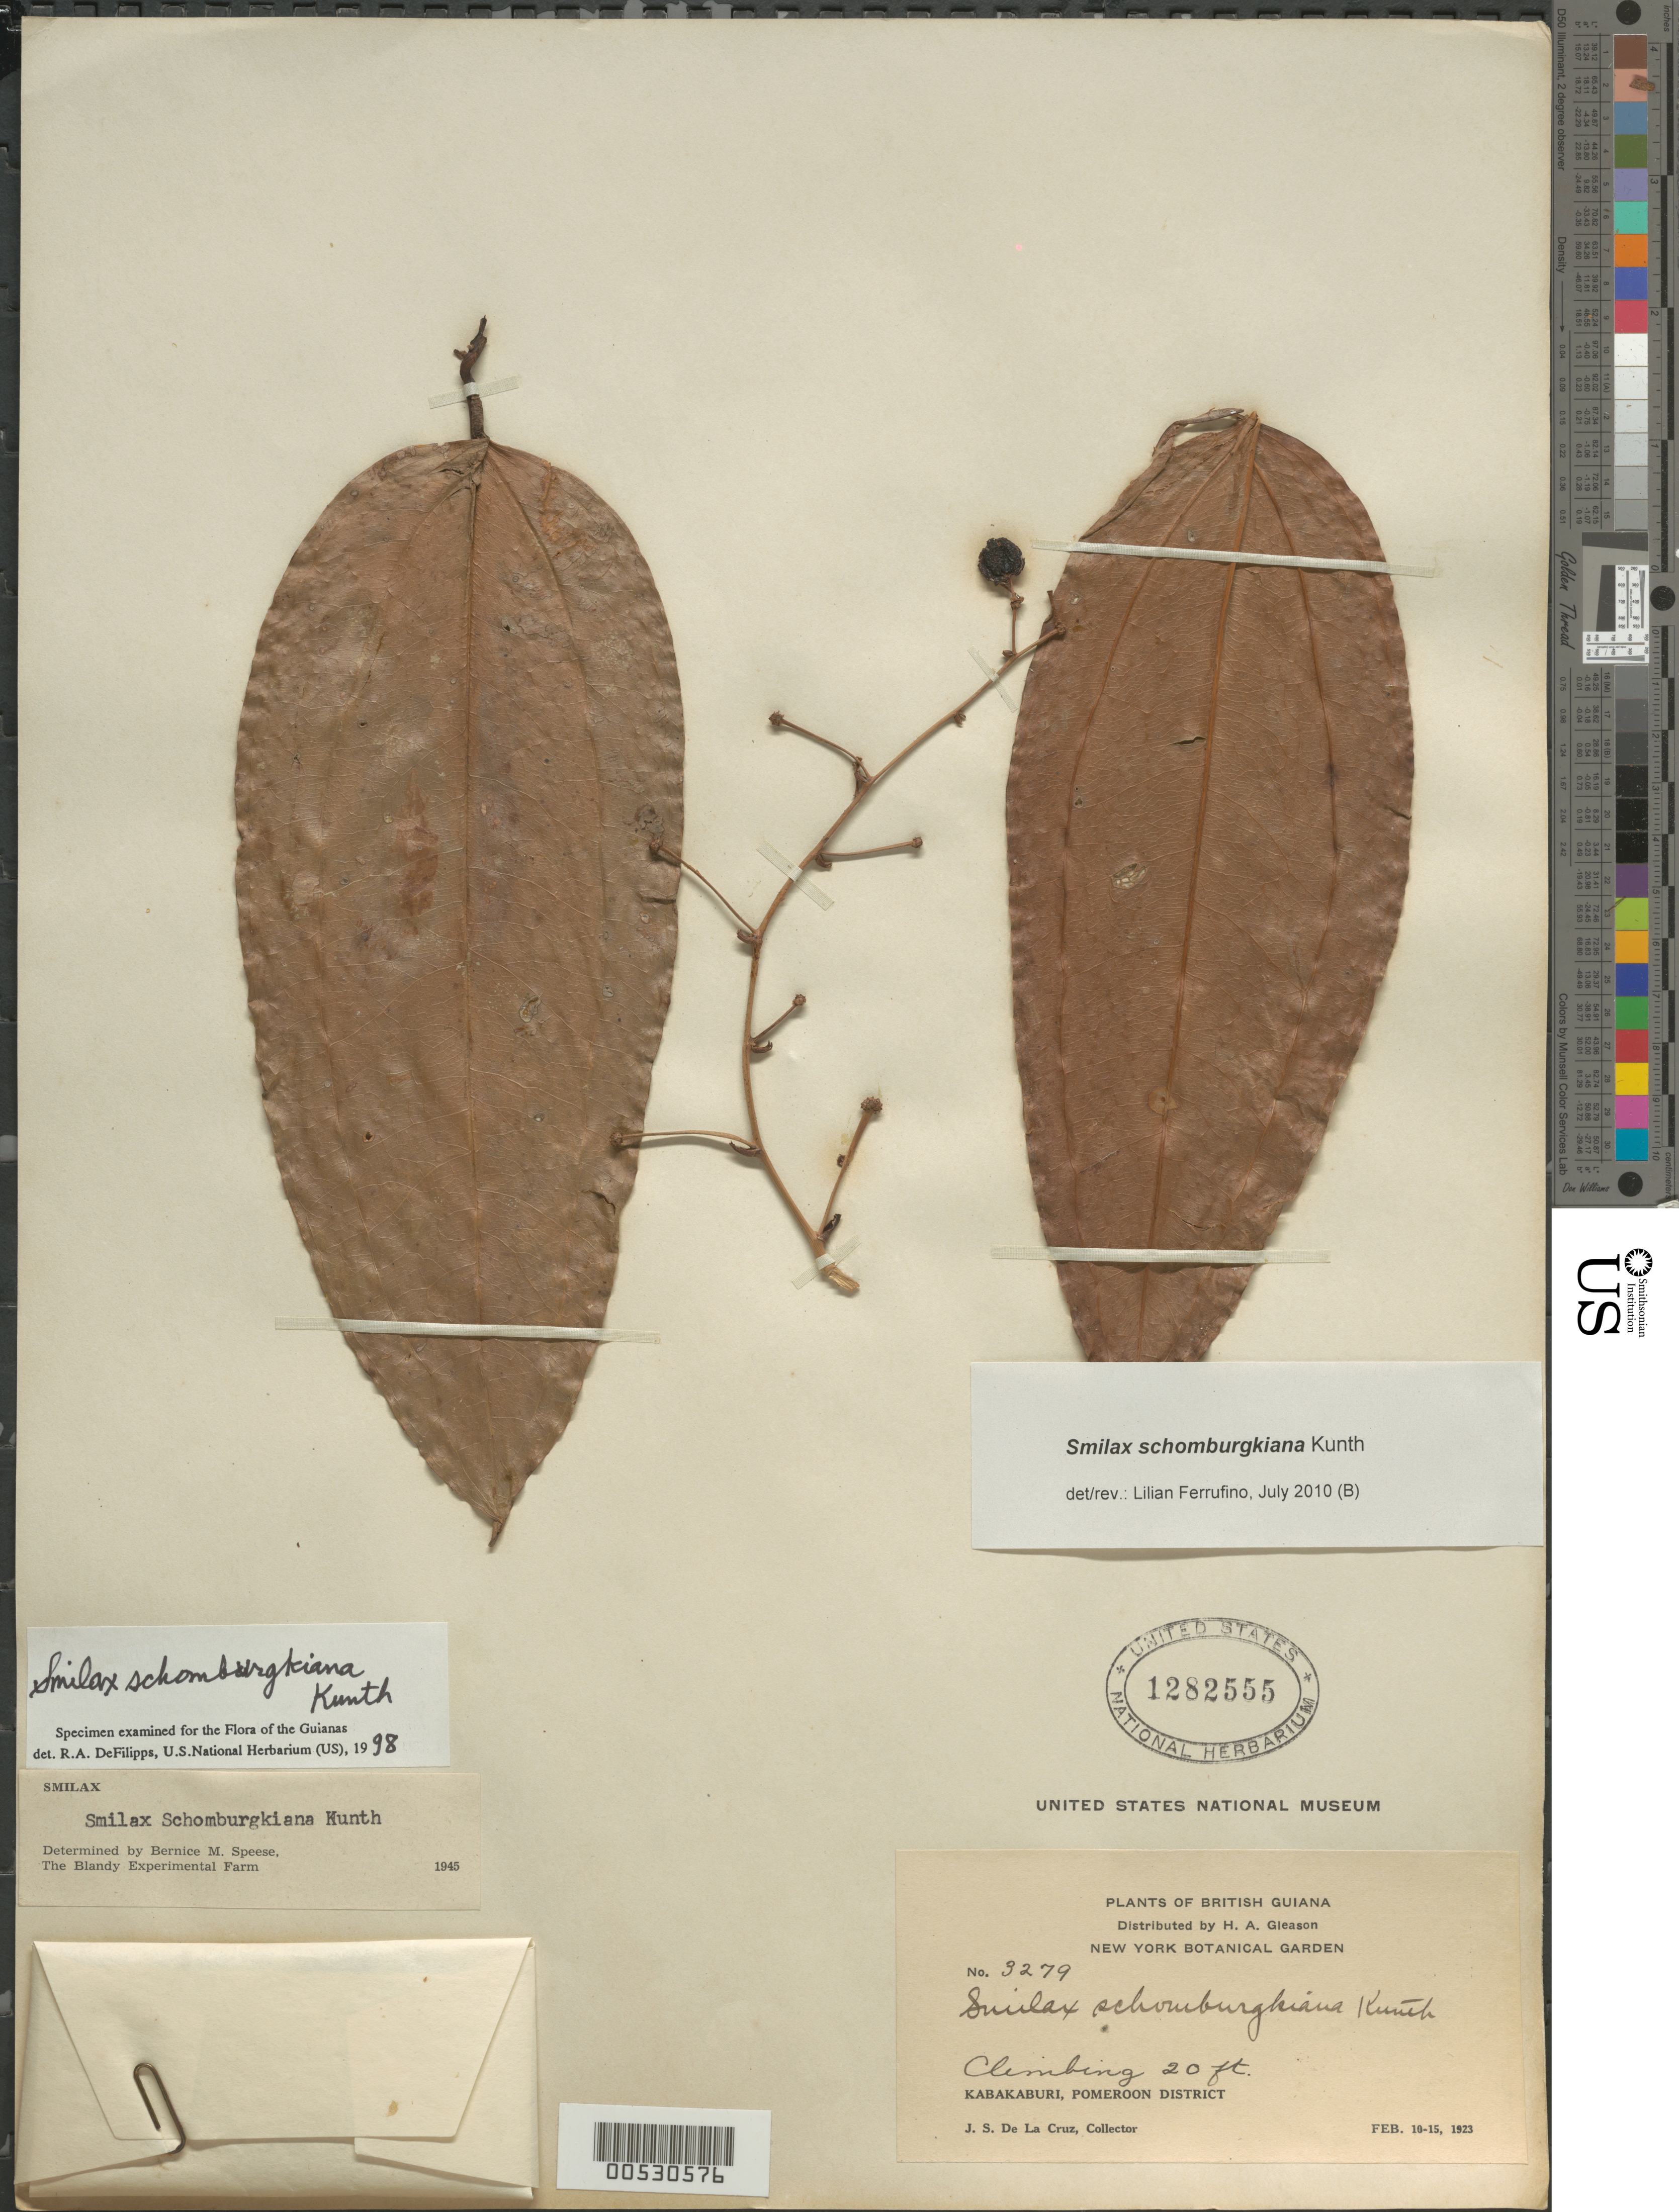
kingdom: Plantae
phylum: Tracheophyta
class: Liliopsida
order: Liliales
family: Smilacaceae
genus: Smilax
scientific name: Smilax schomburgkiana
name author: Kunth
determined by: DeFilipps, R. A.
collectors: J. S. de la Cruz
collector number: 3279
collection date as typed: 10-Feb-23 to 15-Feb-23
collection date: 1923-02-10/1923-02-15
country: Guyana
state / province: Pomeroon-Supenaam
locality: Kabakaburi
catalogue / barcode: US 1282555